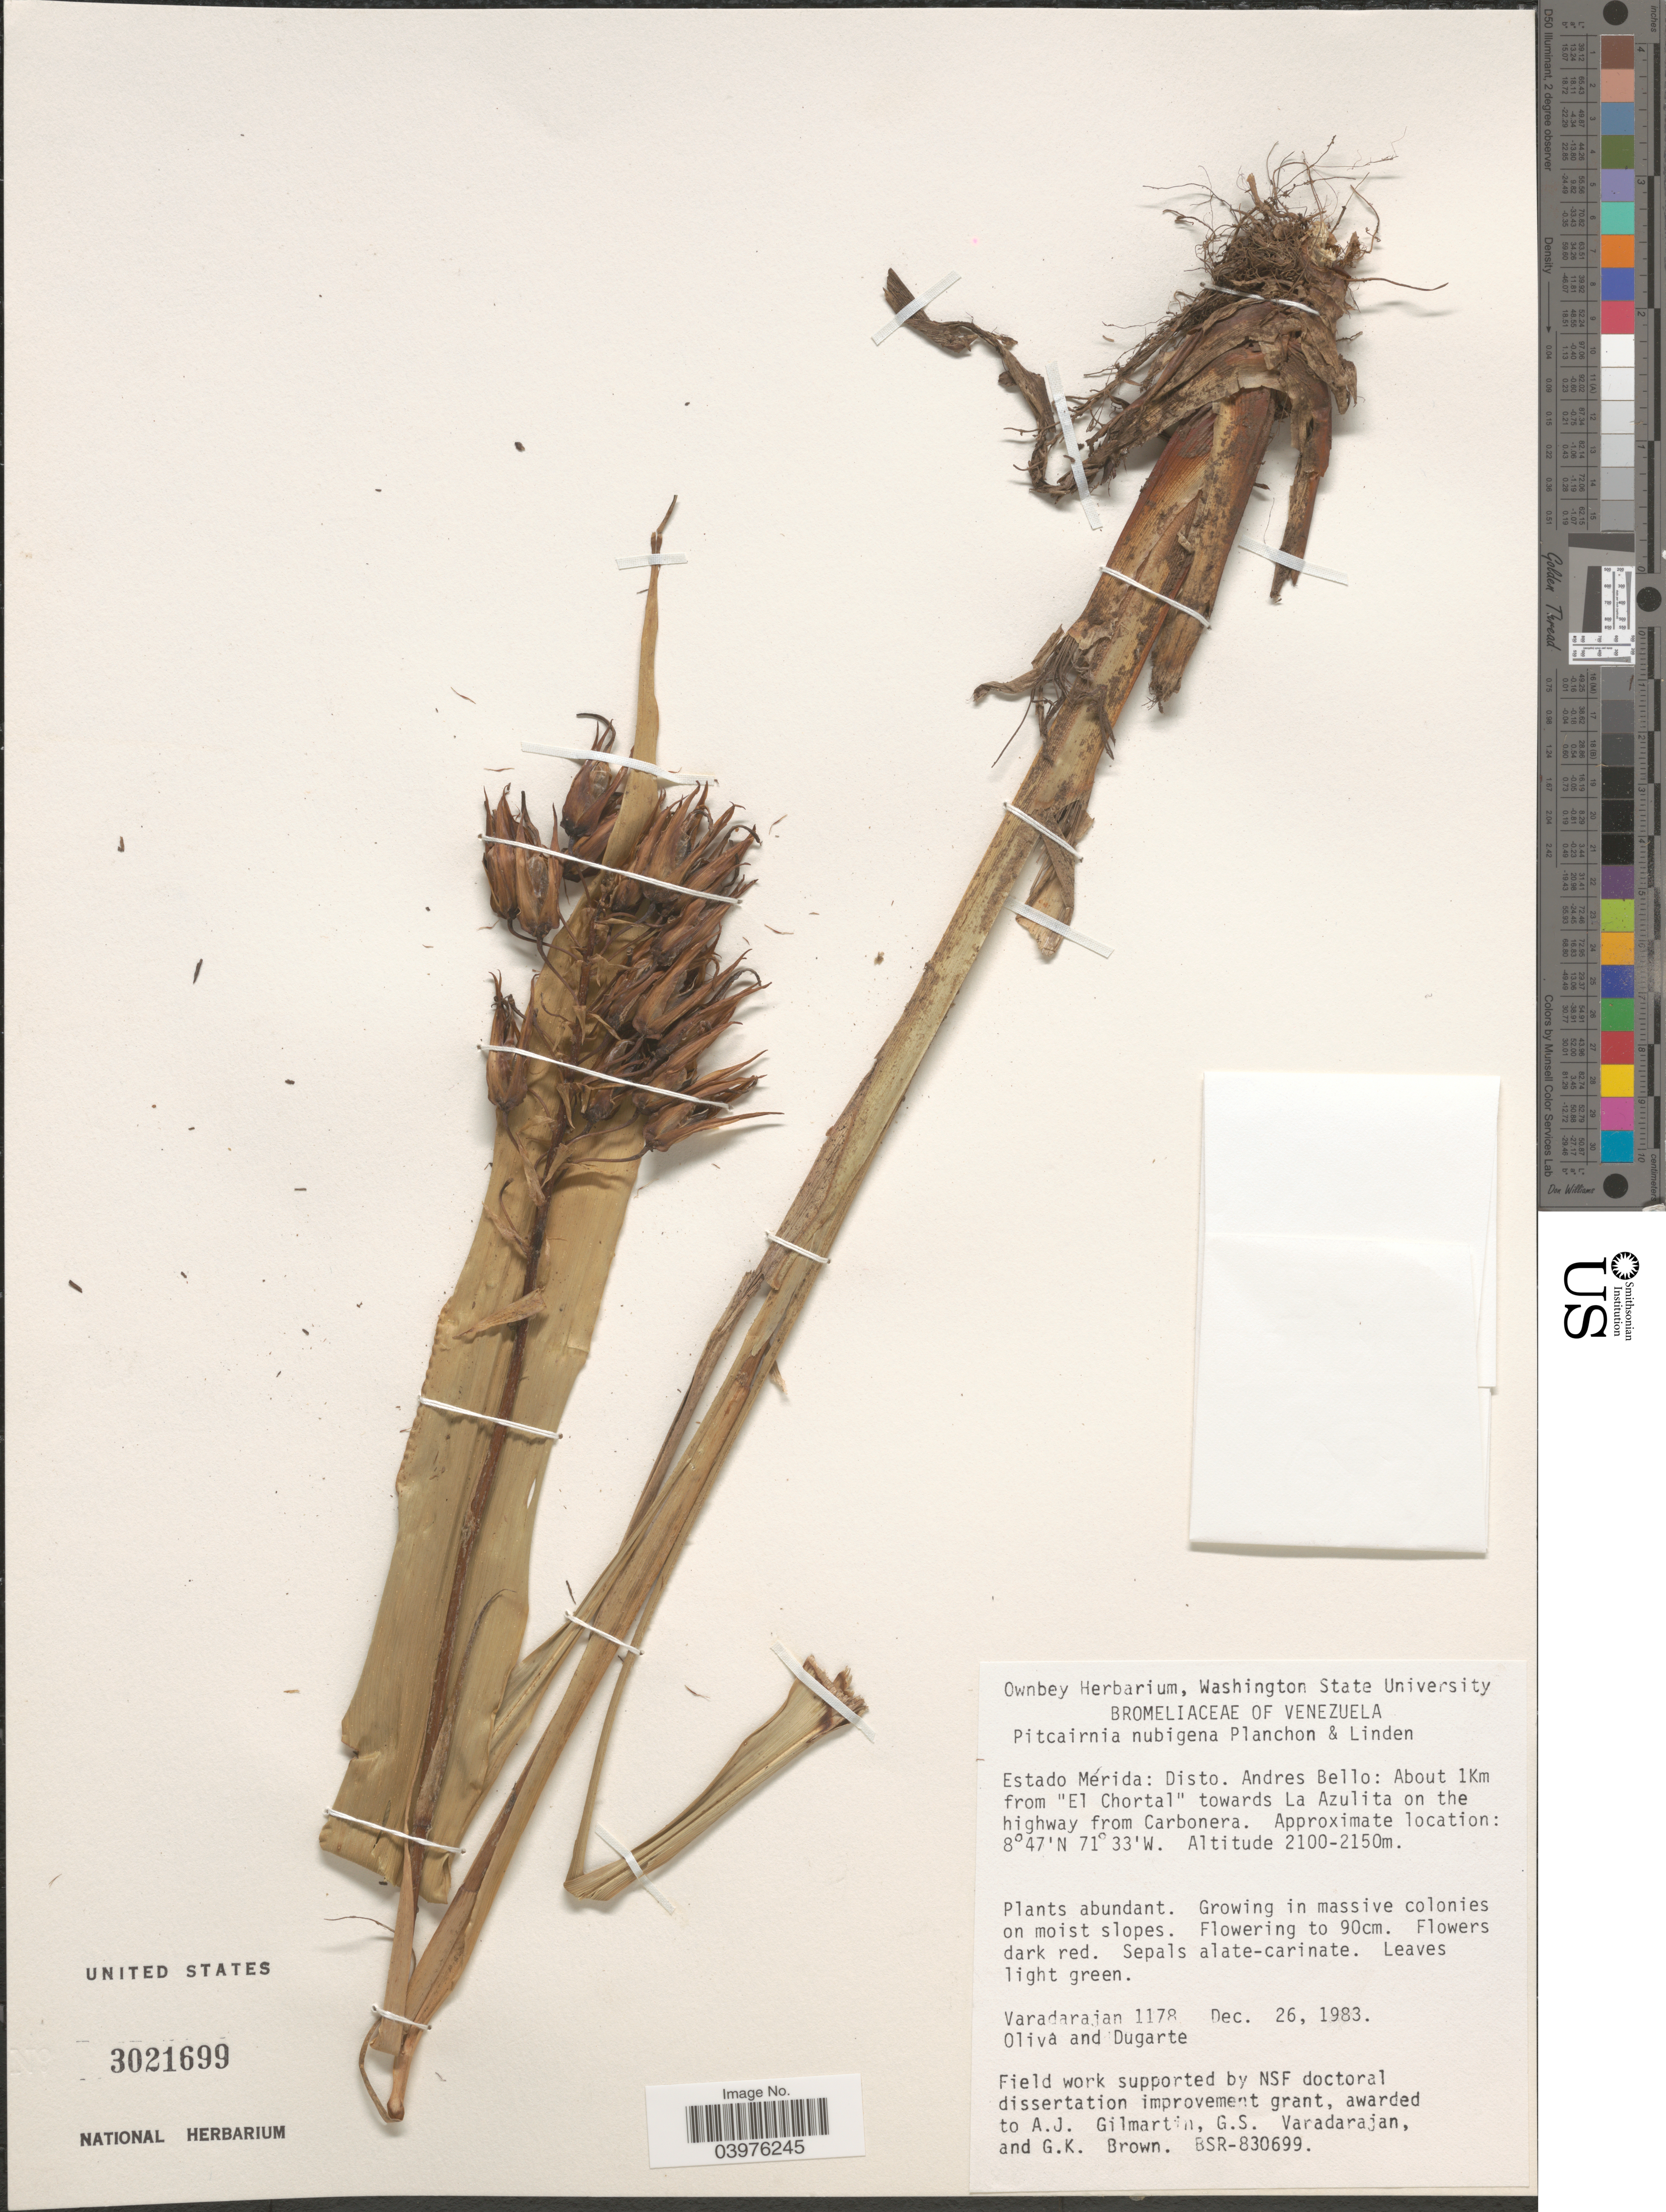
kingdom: Plantae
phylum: Tracheophyta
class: Liliopsida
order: Poales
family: Bromeliaceae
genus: Pitcairnia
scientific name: Pitcairnia nubigena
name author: Planch.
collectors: G. S. Varadarajan, -. Oliva & Dugarte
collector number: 1178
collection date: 1983-12-26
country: Venezuela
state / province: Merida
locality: Disto. Andres Bello: About 1Km from 'El Chortal' towards La Azulita on the highway from Carbonera.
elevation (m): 2100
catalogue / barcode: US 3021699